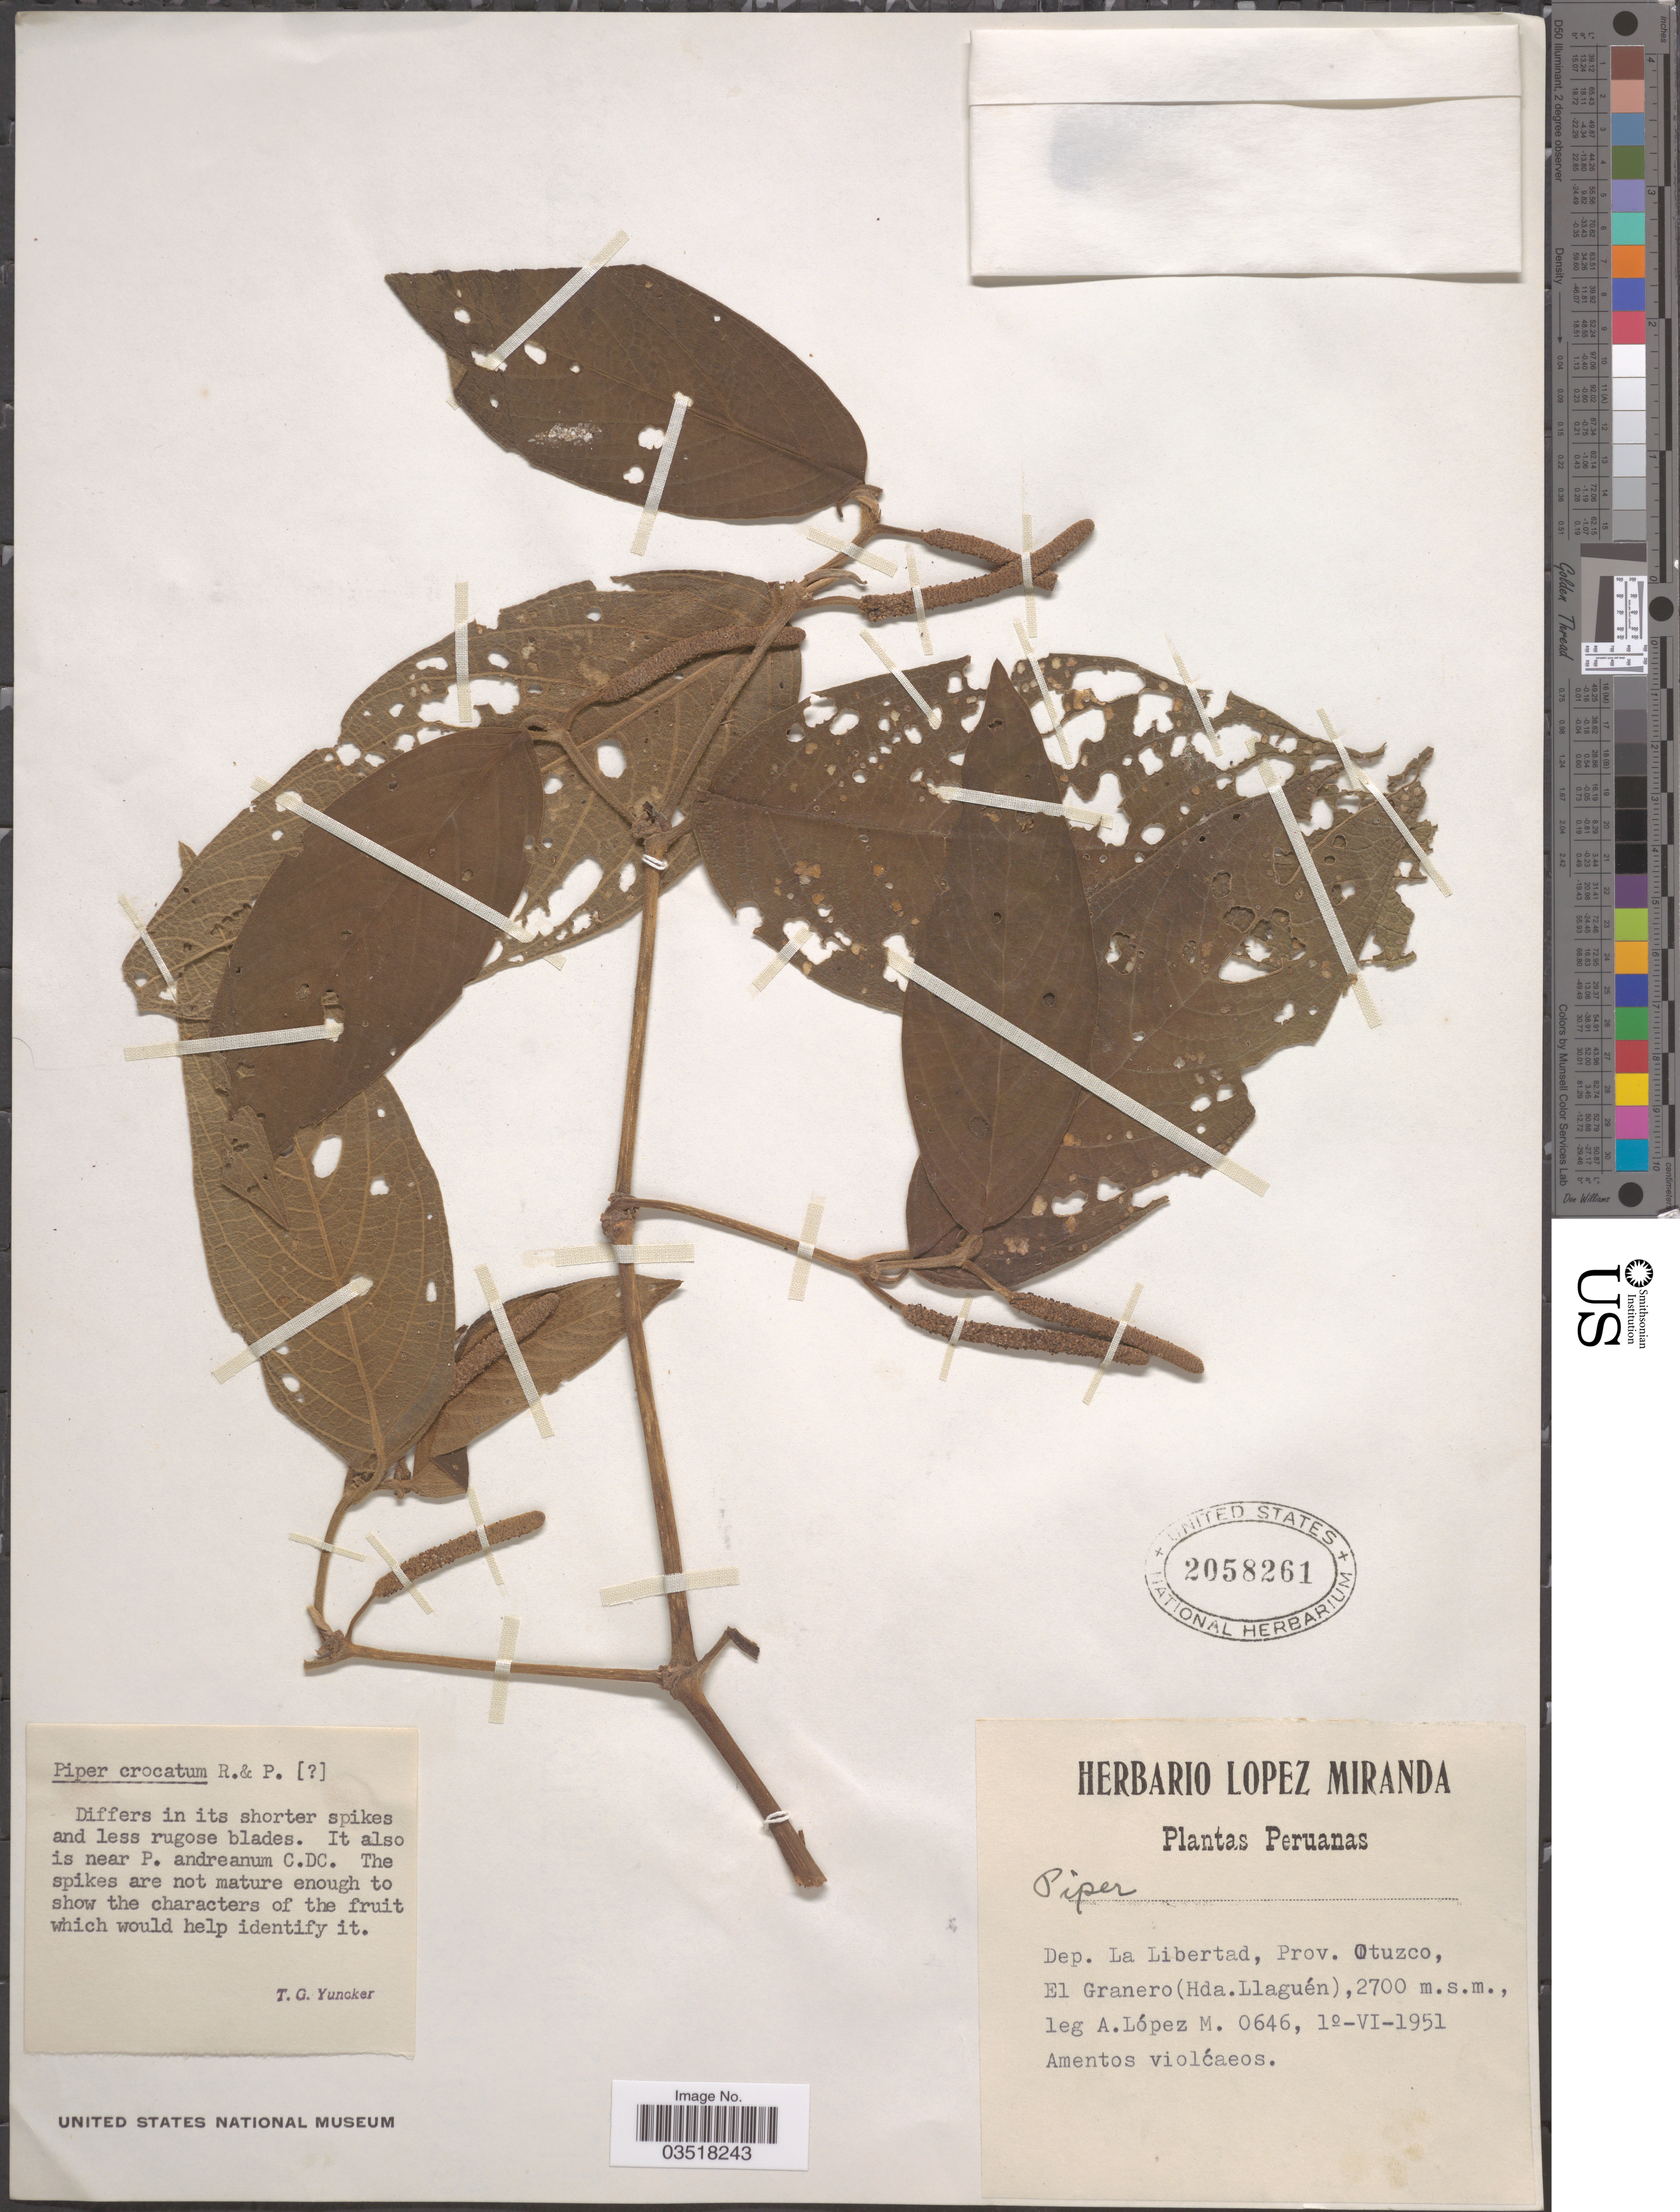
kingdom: Plantae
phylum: Tracheophyta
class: Magnoliopsida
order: Piperales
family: Piperaceae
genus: Piper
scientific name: Piper crocatum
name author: Ruiz & Pav.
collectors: A. López M.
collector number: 0646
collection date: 1951-06-12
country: Peru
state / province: La Libertad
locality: Dep. La Libertad, Prov. Otuzco, El Granero (Hda. Llaguén).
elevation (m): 2700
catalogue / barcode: US 2058261